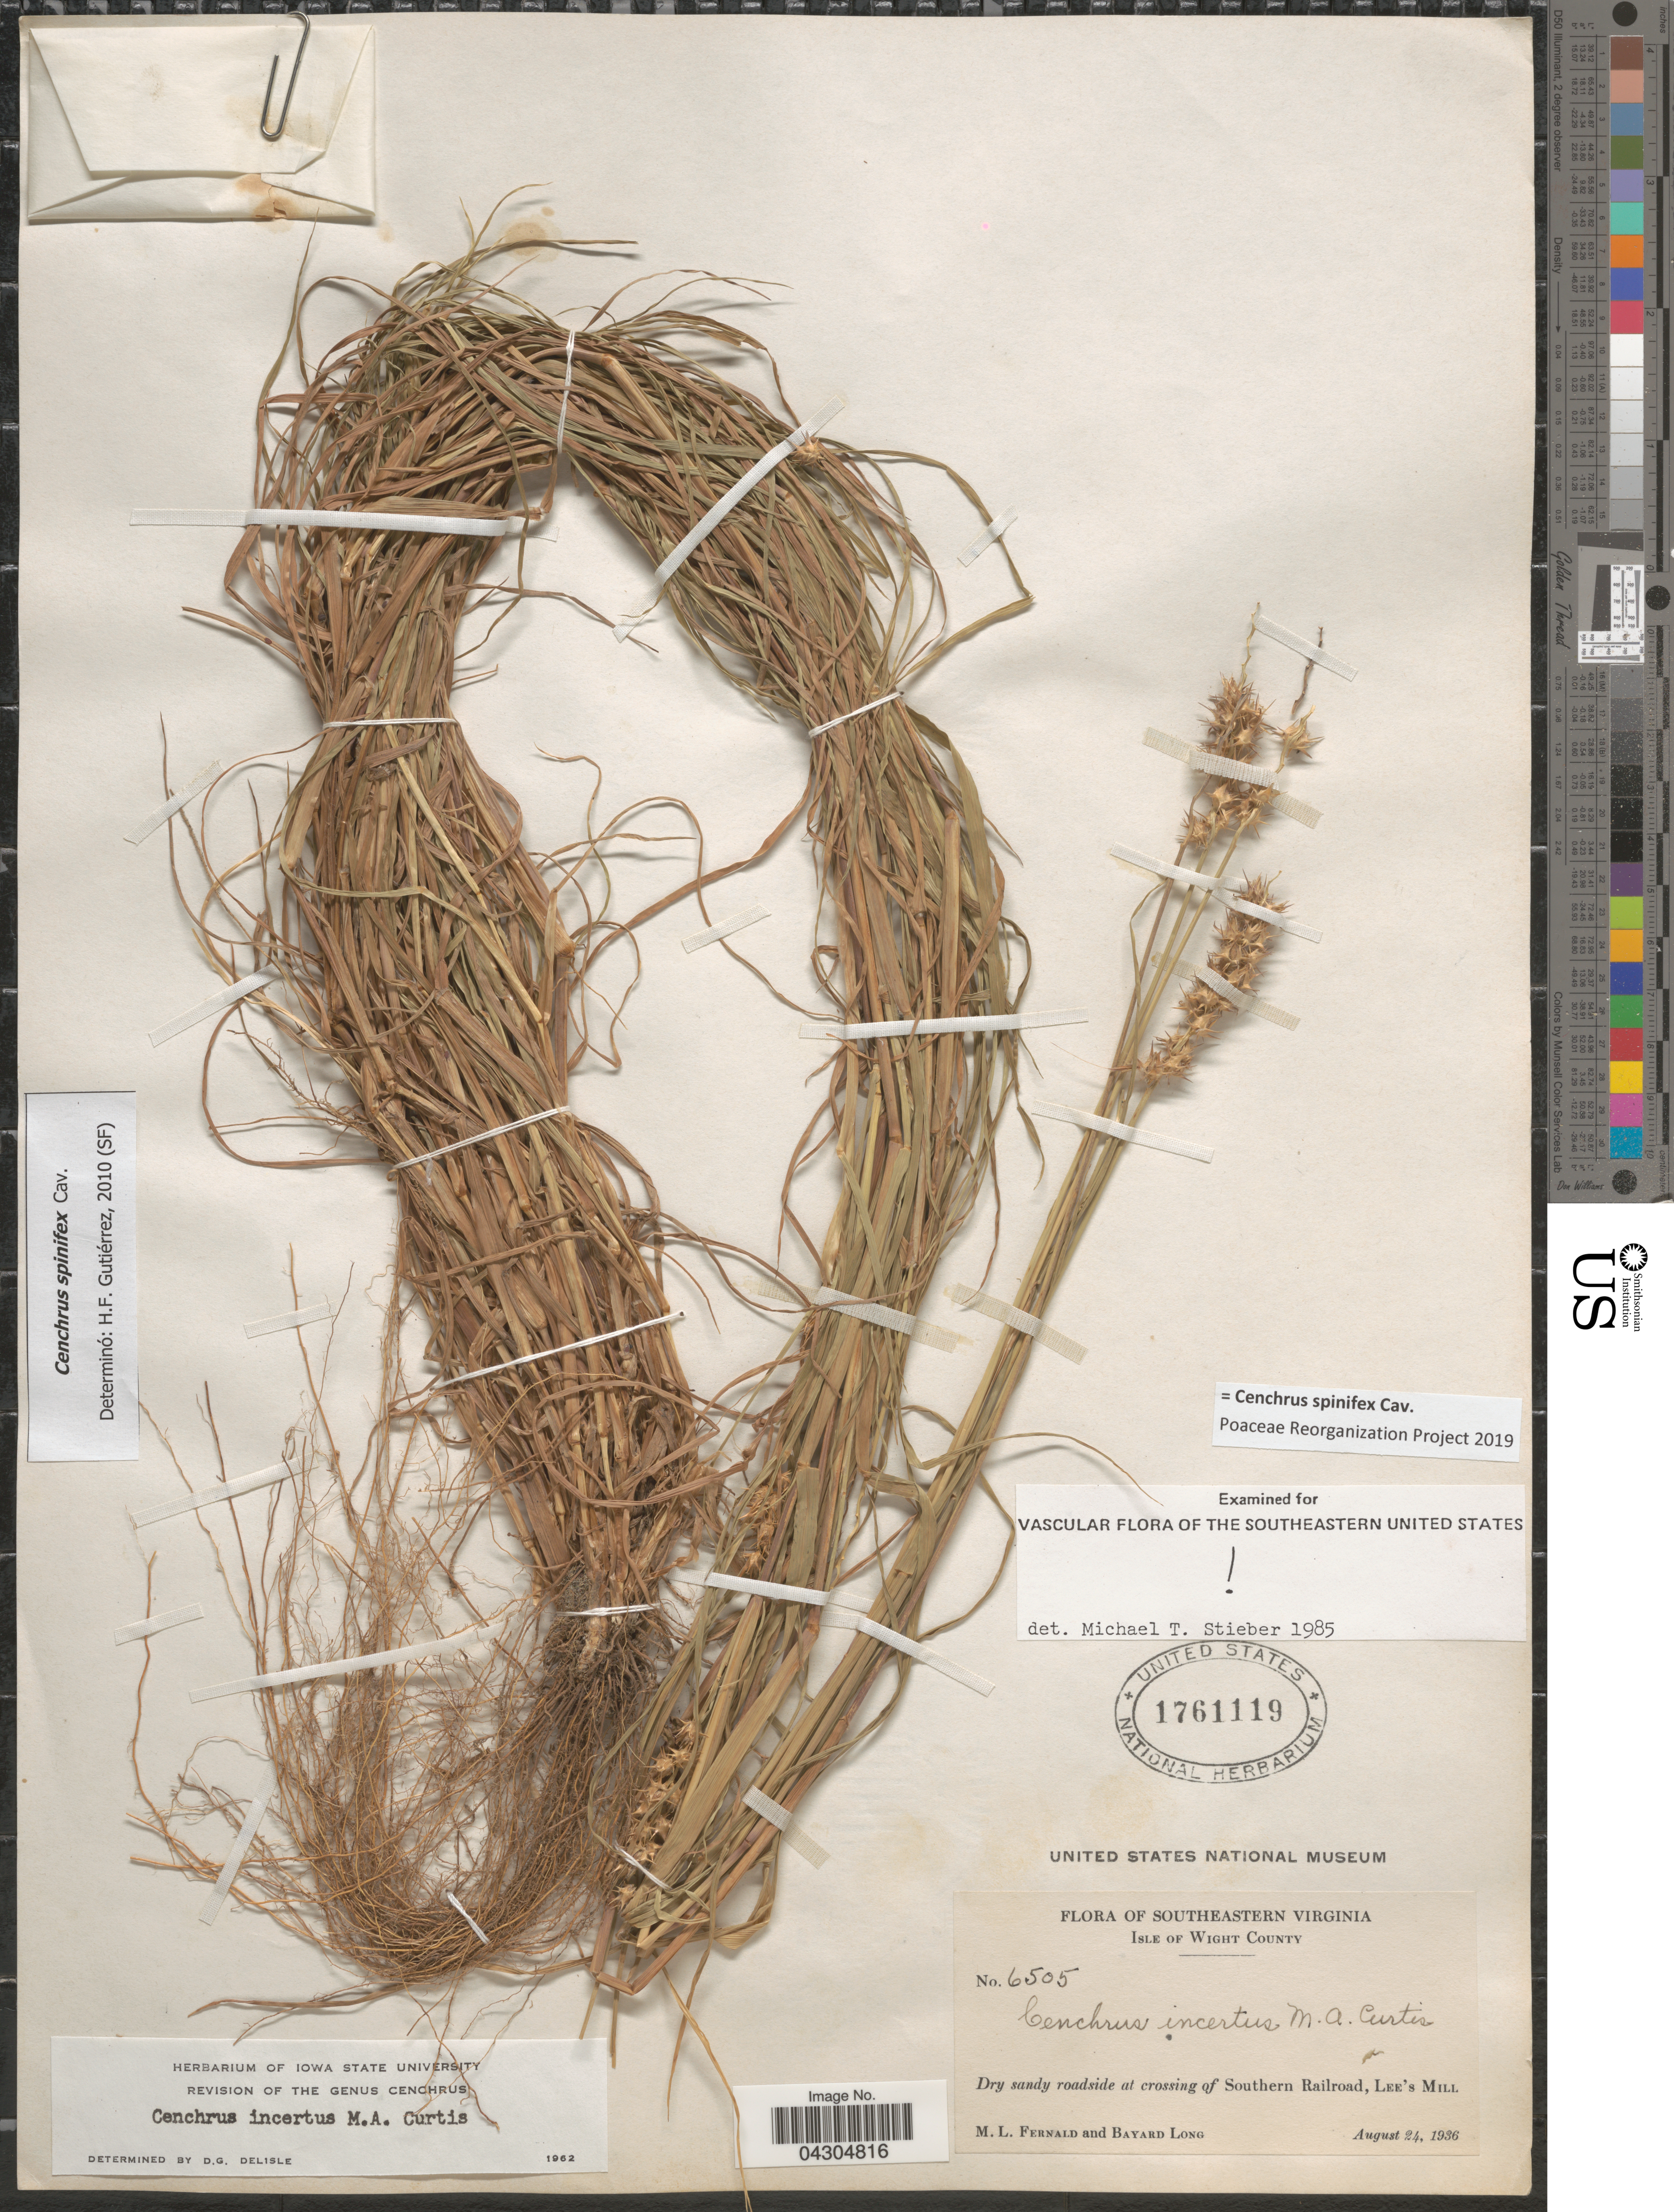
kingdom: Plantae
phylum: Tracheophyta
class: Liliopsida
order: Poales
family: Poaceae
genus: Cenchrus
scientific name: Cenchrus spinifex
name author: Cav.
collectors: M. L. Fernald & B. Long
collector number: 6505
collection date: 1936-08-24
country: United States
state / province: Virginia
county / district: Isle of Wight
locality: Southeastern Virginia. Isle of Wight County. Dry sandy roadside at crossing of Southern Railroad, Lee's Mill.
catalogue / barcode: US 1761119